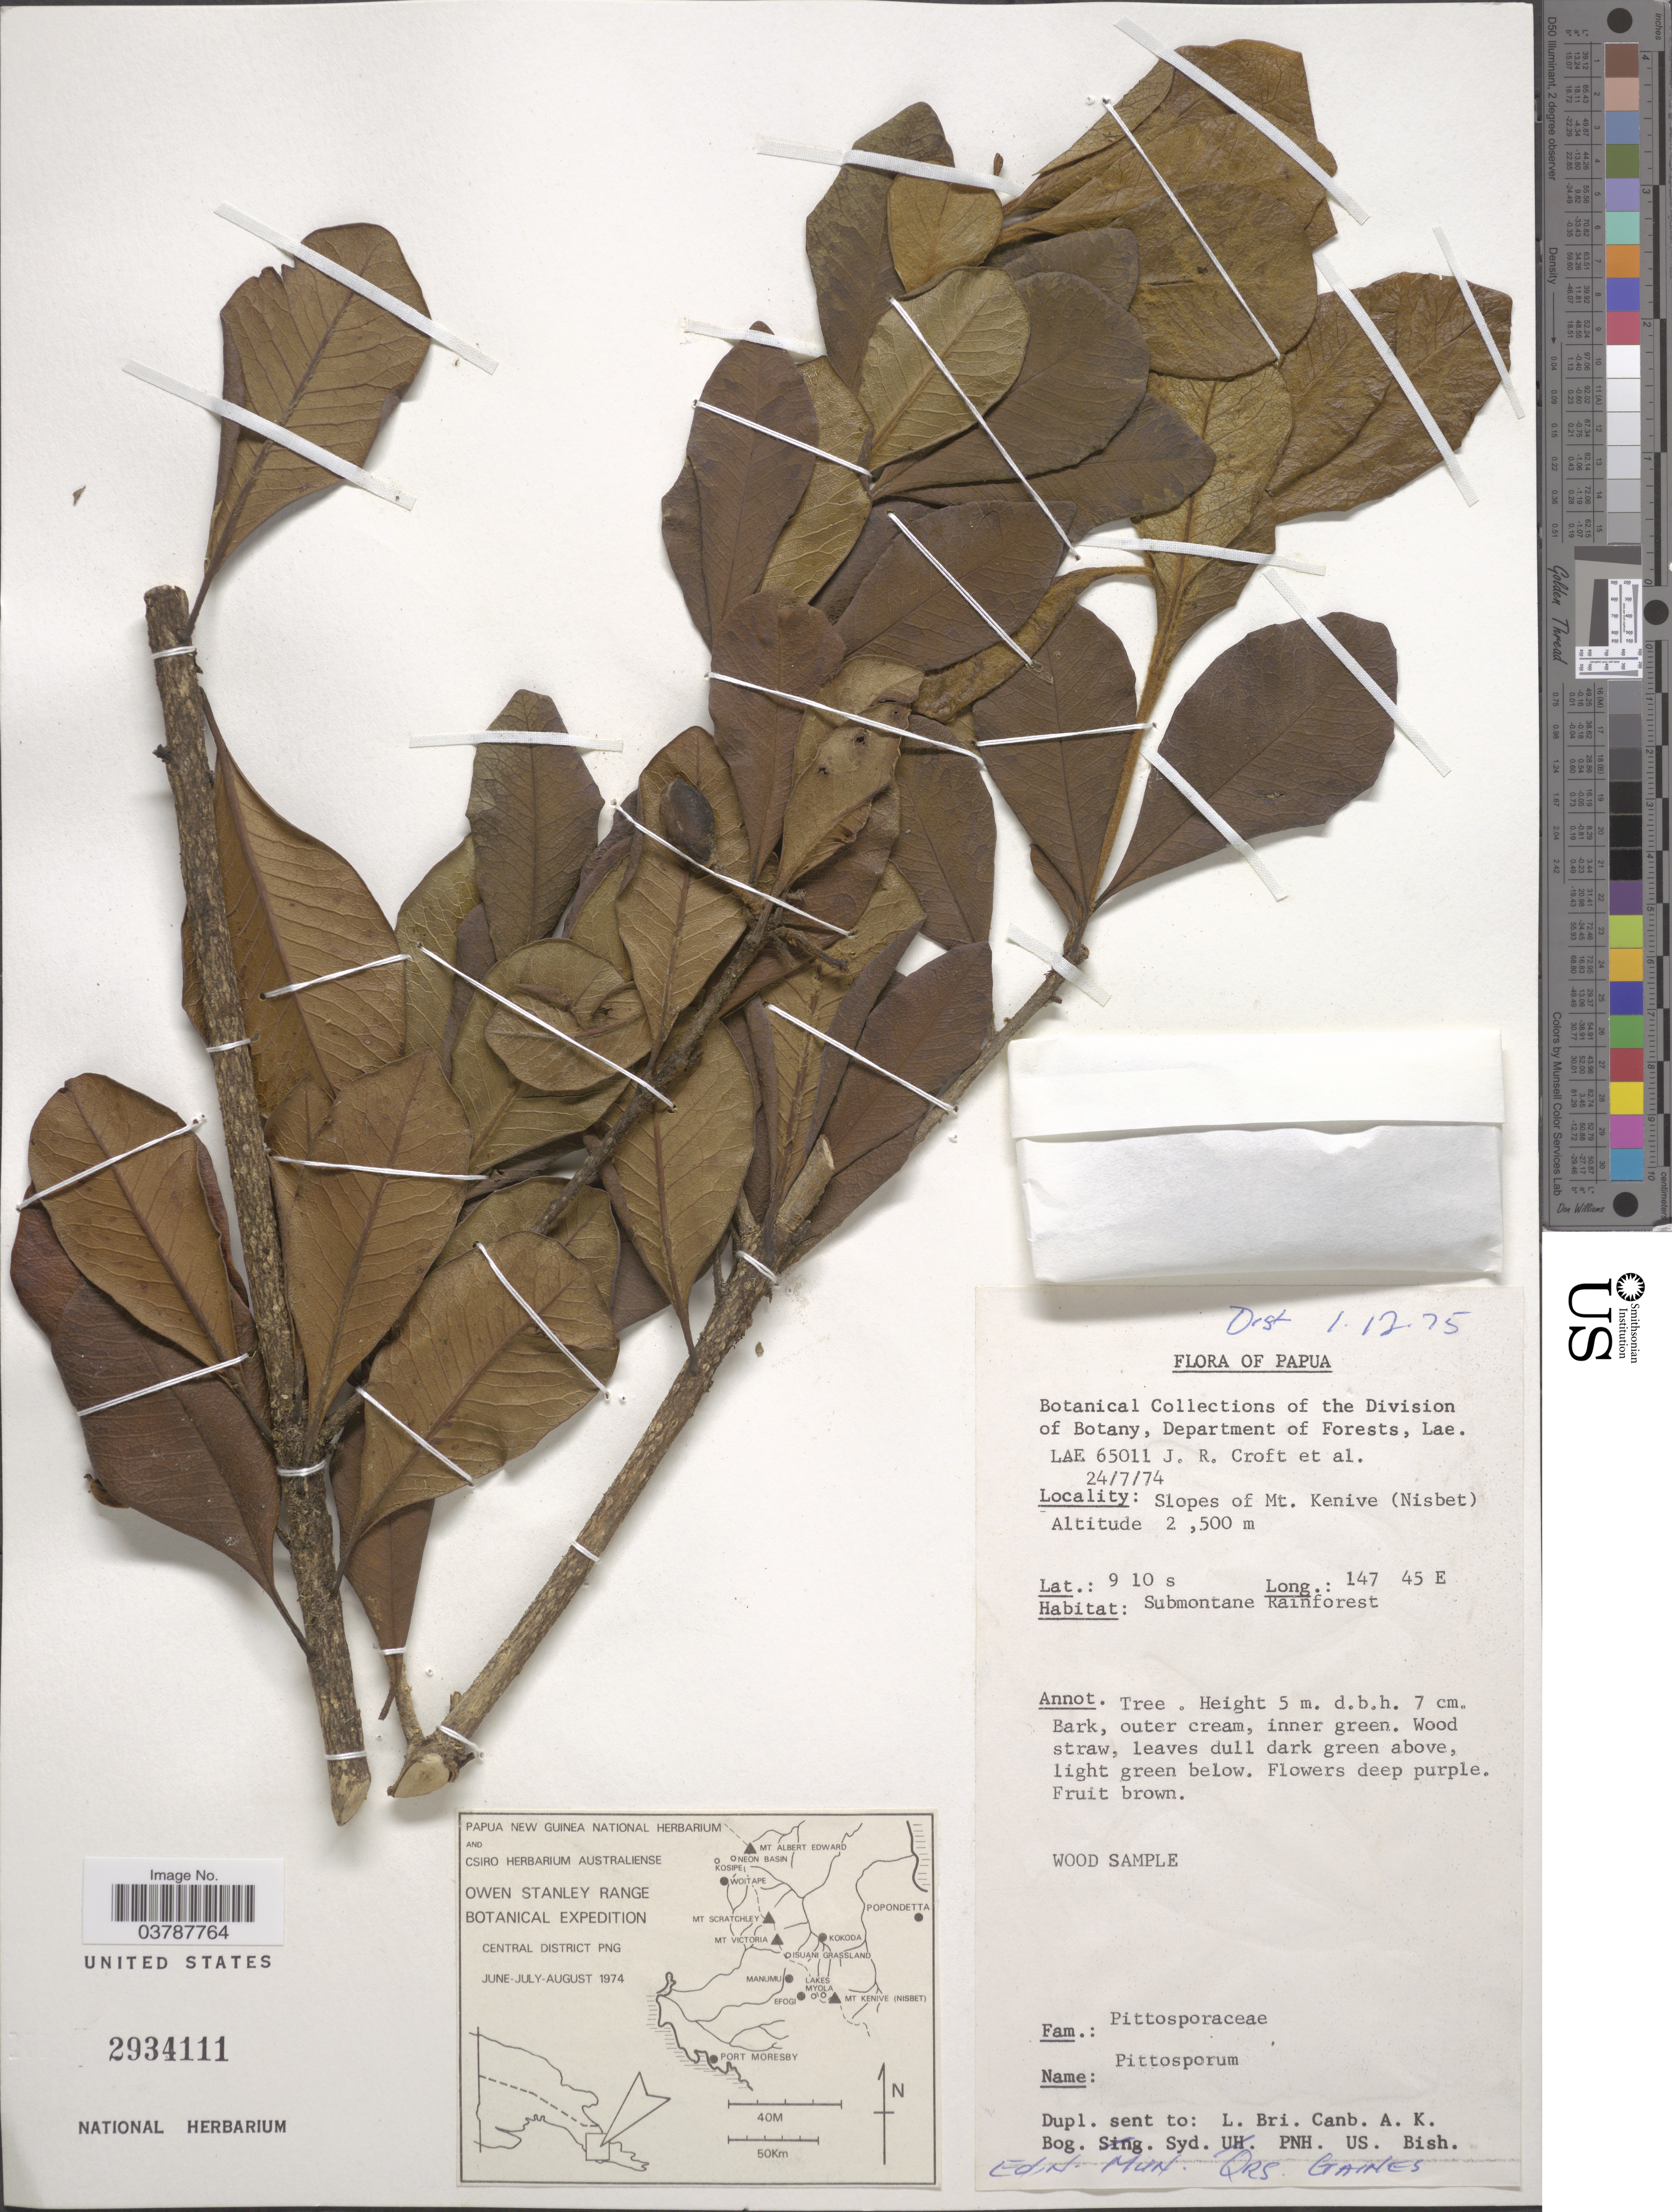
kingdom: Plantae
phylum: Tracheophyta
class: Magnoliopsida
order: Apiales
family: Pittosporaceae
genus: Pittosporum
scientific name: Pittosporum sp.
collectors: J. R. Croft & et al.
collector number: LAE 65011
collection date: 1974-07-24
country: Papua New Guinea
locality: Slopes of Mt. Kenive (Nisbet).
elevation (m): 2500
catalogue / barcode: US 2934111